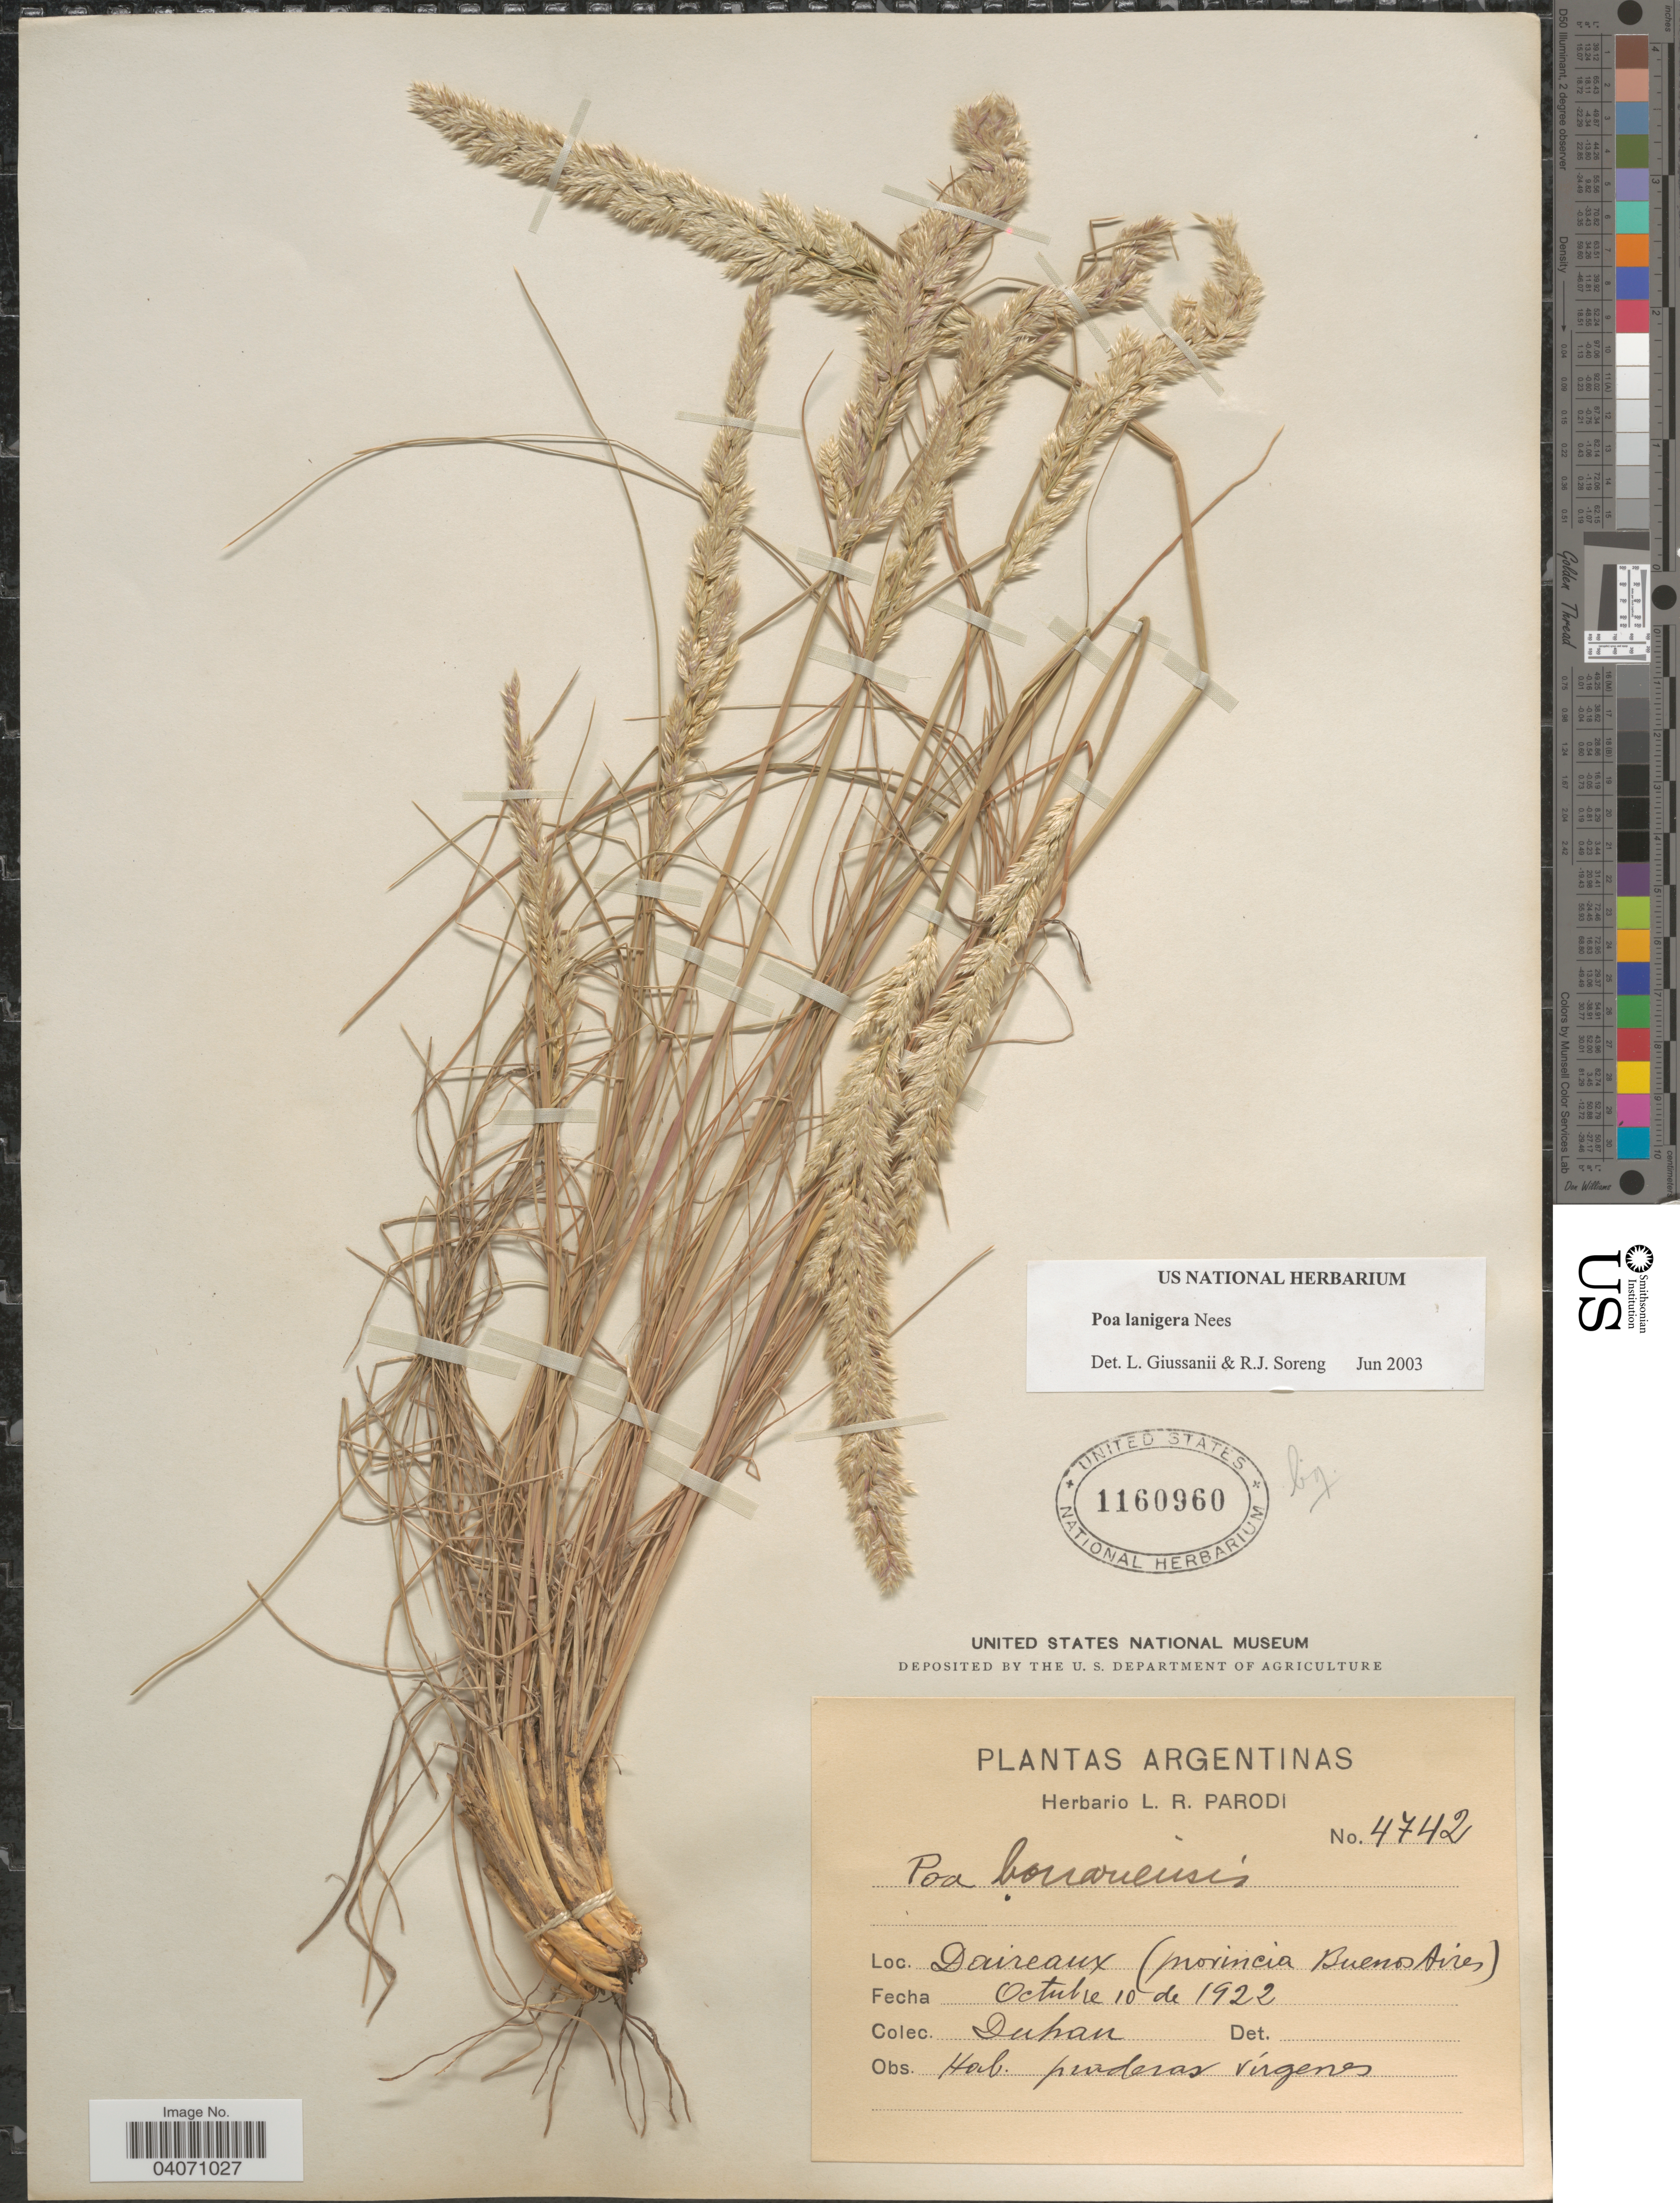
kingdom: Plantae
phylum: Tracheophyta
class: Liliopsida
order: Poales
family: Poaceae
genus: Poa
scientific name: Poa ligularis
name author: Nees ex Steud.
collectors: Duhan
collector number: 4742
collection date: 1922-10-10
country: Argentina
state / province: Buenos Aires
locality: Daireaux.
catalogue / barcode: US 1160960